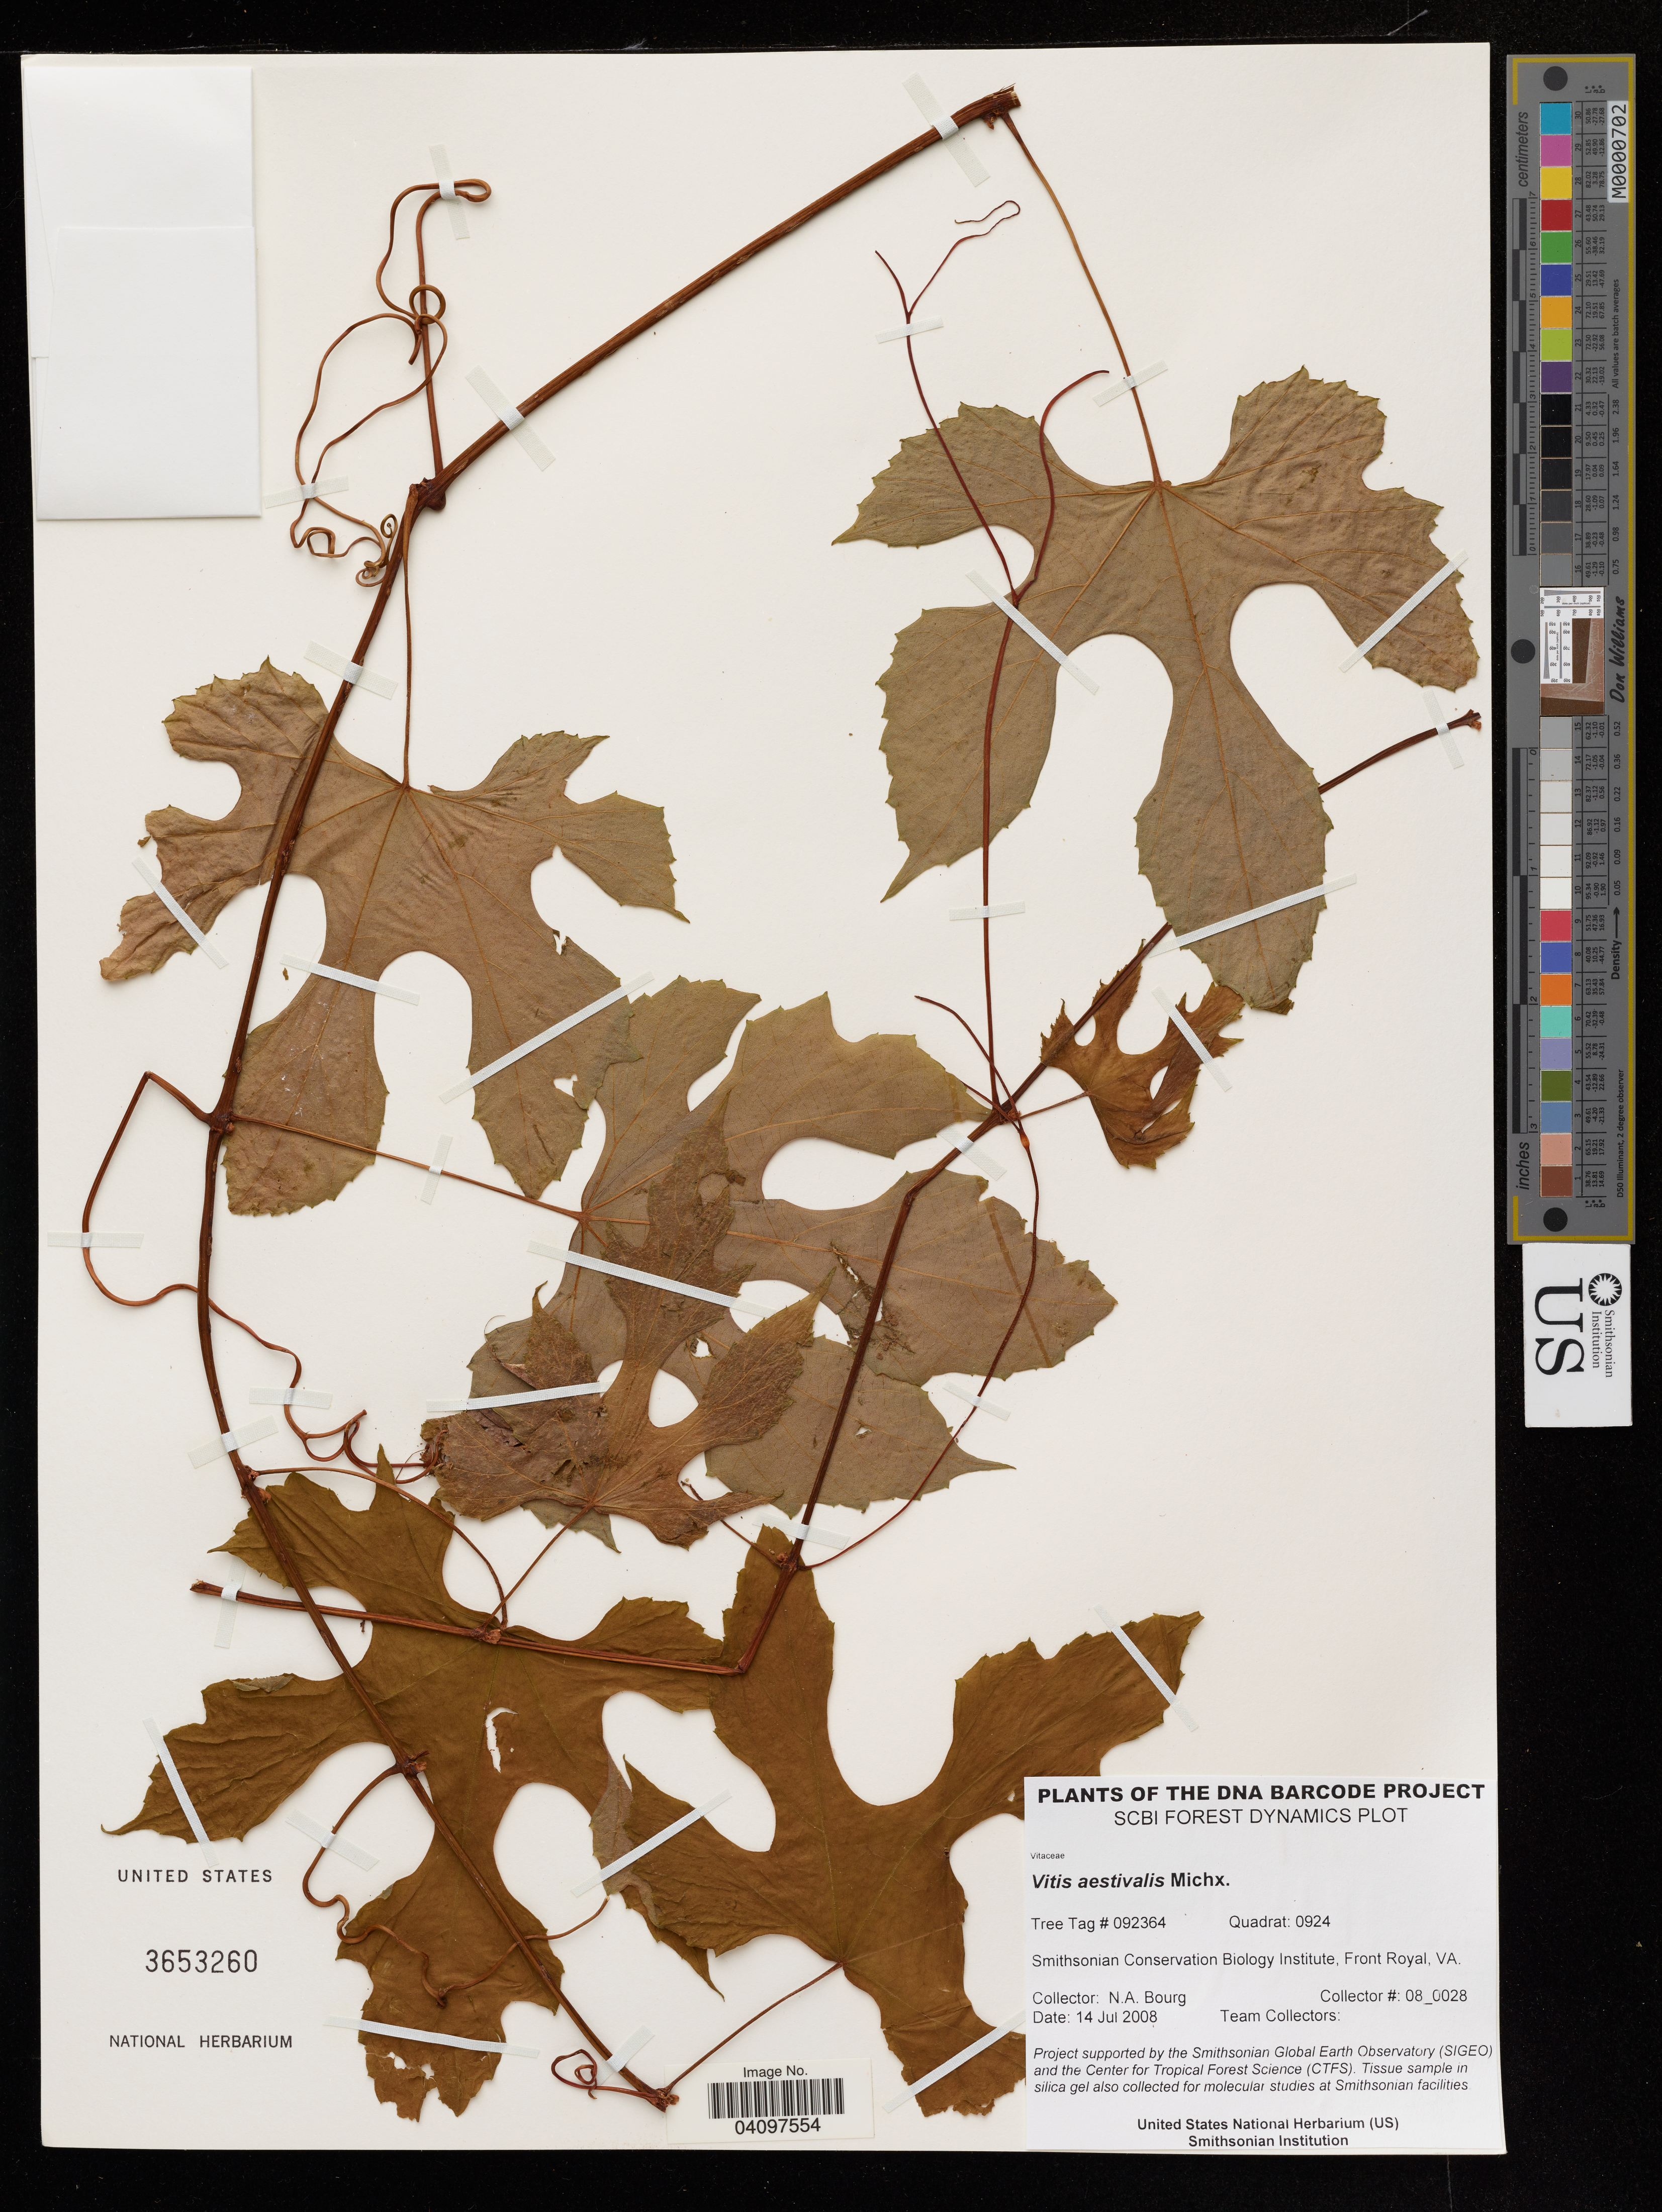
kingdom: Plantae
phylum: Tracheophyta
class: Magnoliopsida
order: Vitales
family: Vitaceae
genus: Vitis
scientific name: Vitis aestivalis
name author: Michx.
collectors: N. A. Bourg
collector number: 08_0028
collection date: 2008-07-14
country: United States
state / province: Virginia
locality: Smithsonian Conservation Biology Institute, Front Royal.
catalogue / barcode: US 3653260